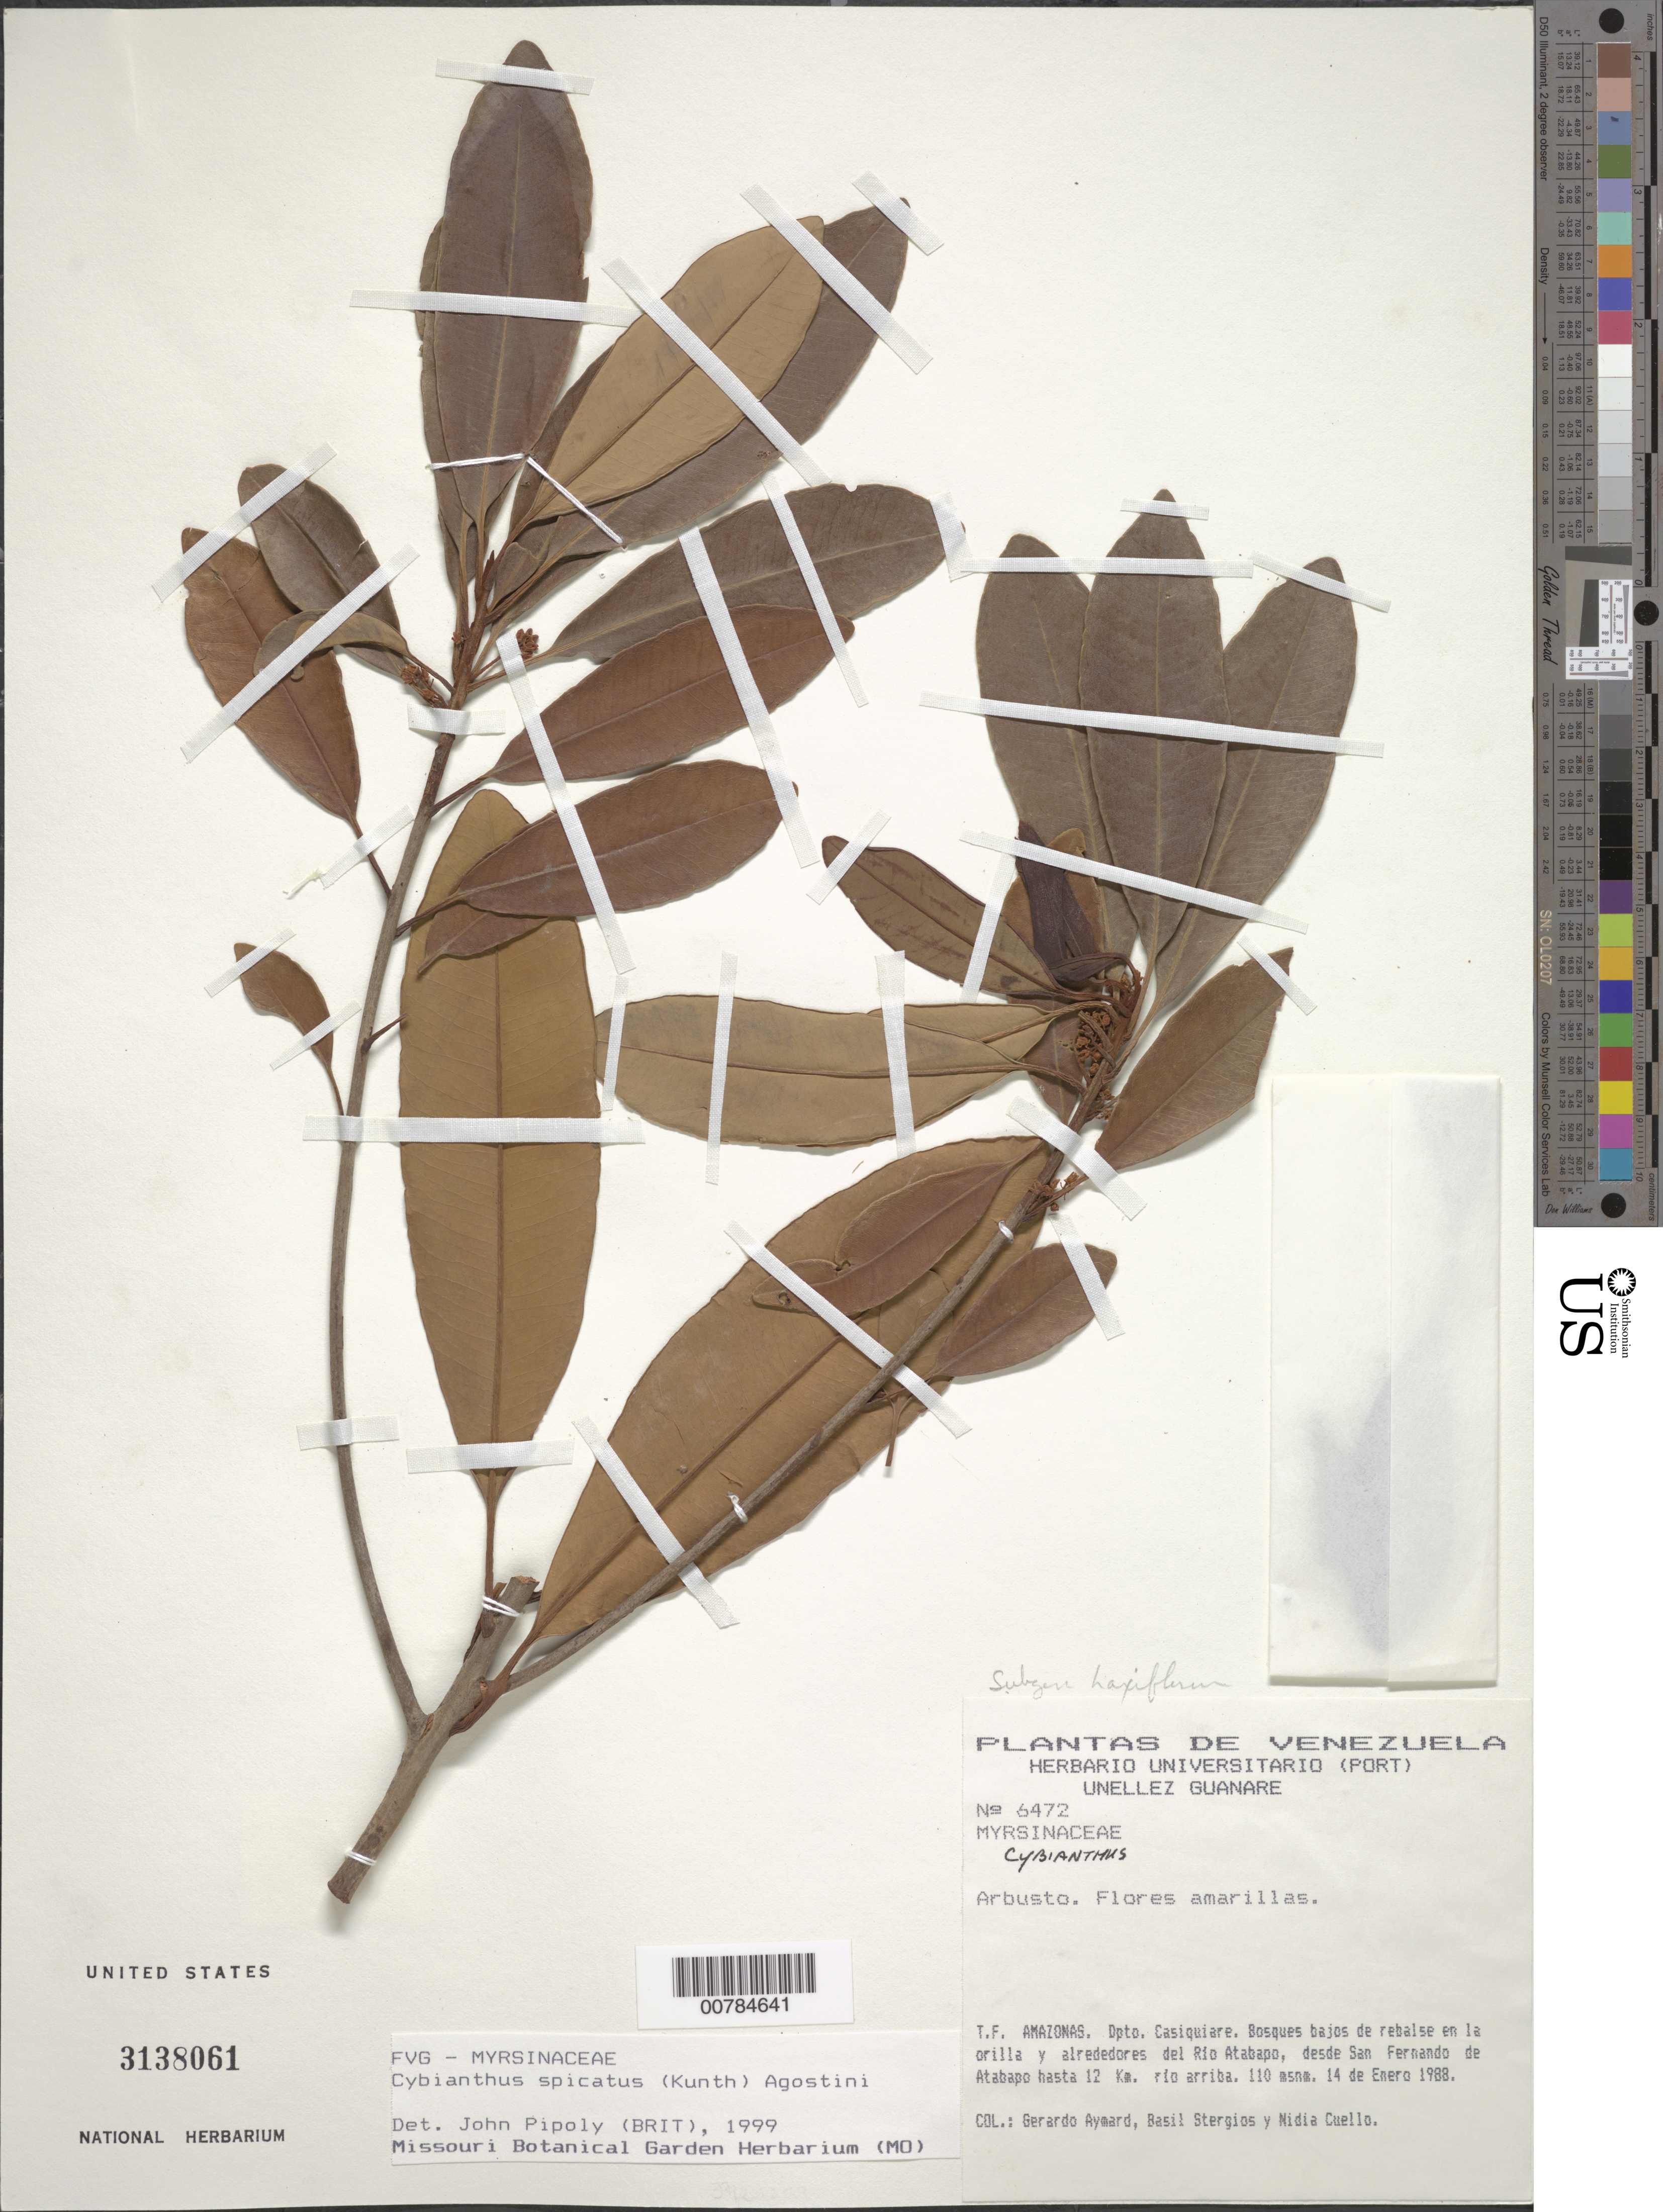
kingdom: Plantae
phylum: Tracheophyta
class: Magnoliopsida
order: Ericales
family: Primulaceae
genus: Cybianthus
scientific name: Cybianthus spicatus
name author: (Kunth) G. Agostini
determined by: Pipoly, J. J., III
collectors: G. A. Aymard, B. G. Stergios & N. L. Cuello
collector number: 6472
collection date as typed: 14-Jan-88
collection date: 1988-01-14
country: Venezuela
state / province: Amazonas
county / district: Atabapo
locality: Río Atabapo, desde San Fernando de Atabapo hasta 12 km río Arriba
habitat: Bosques bajos de rebalse en la orilla y alrededores del rio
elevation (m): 110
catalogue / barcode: US 3138061